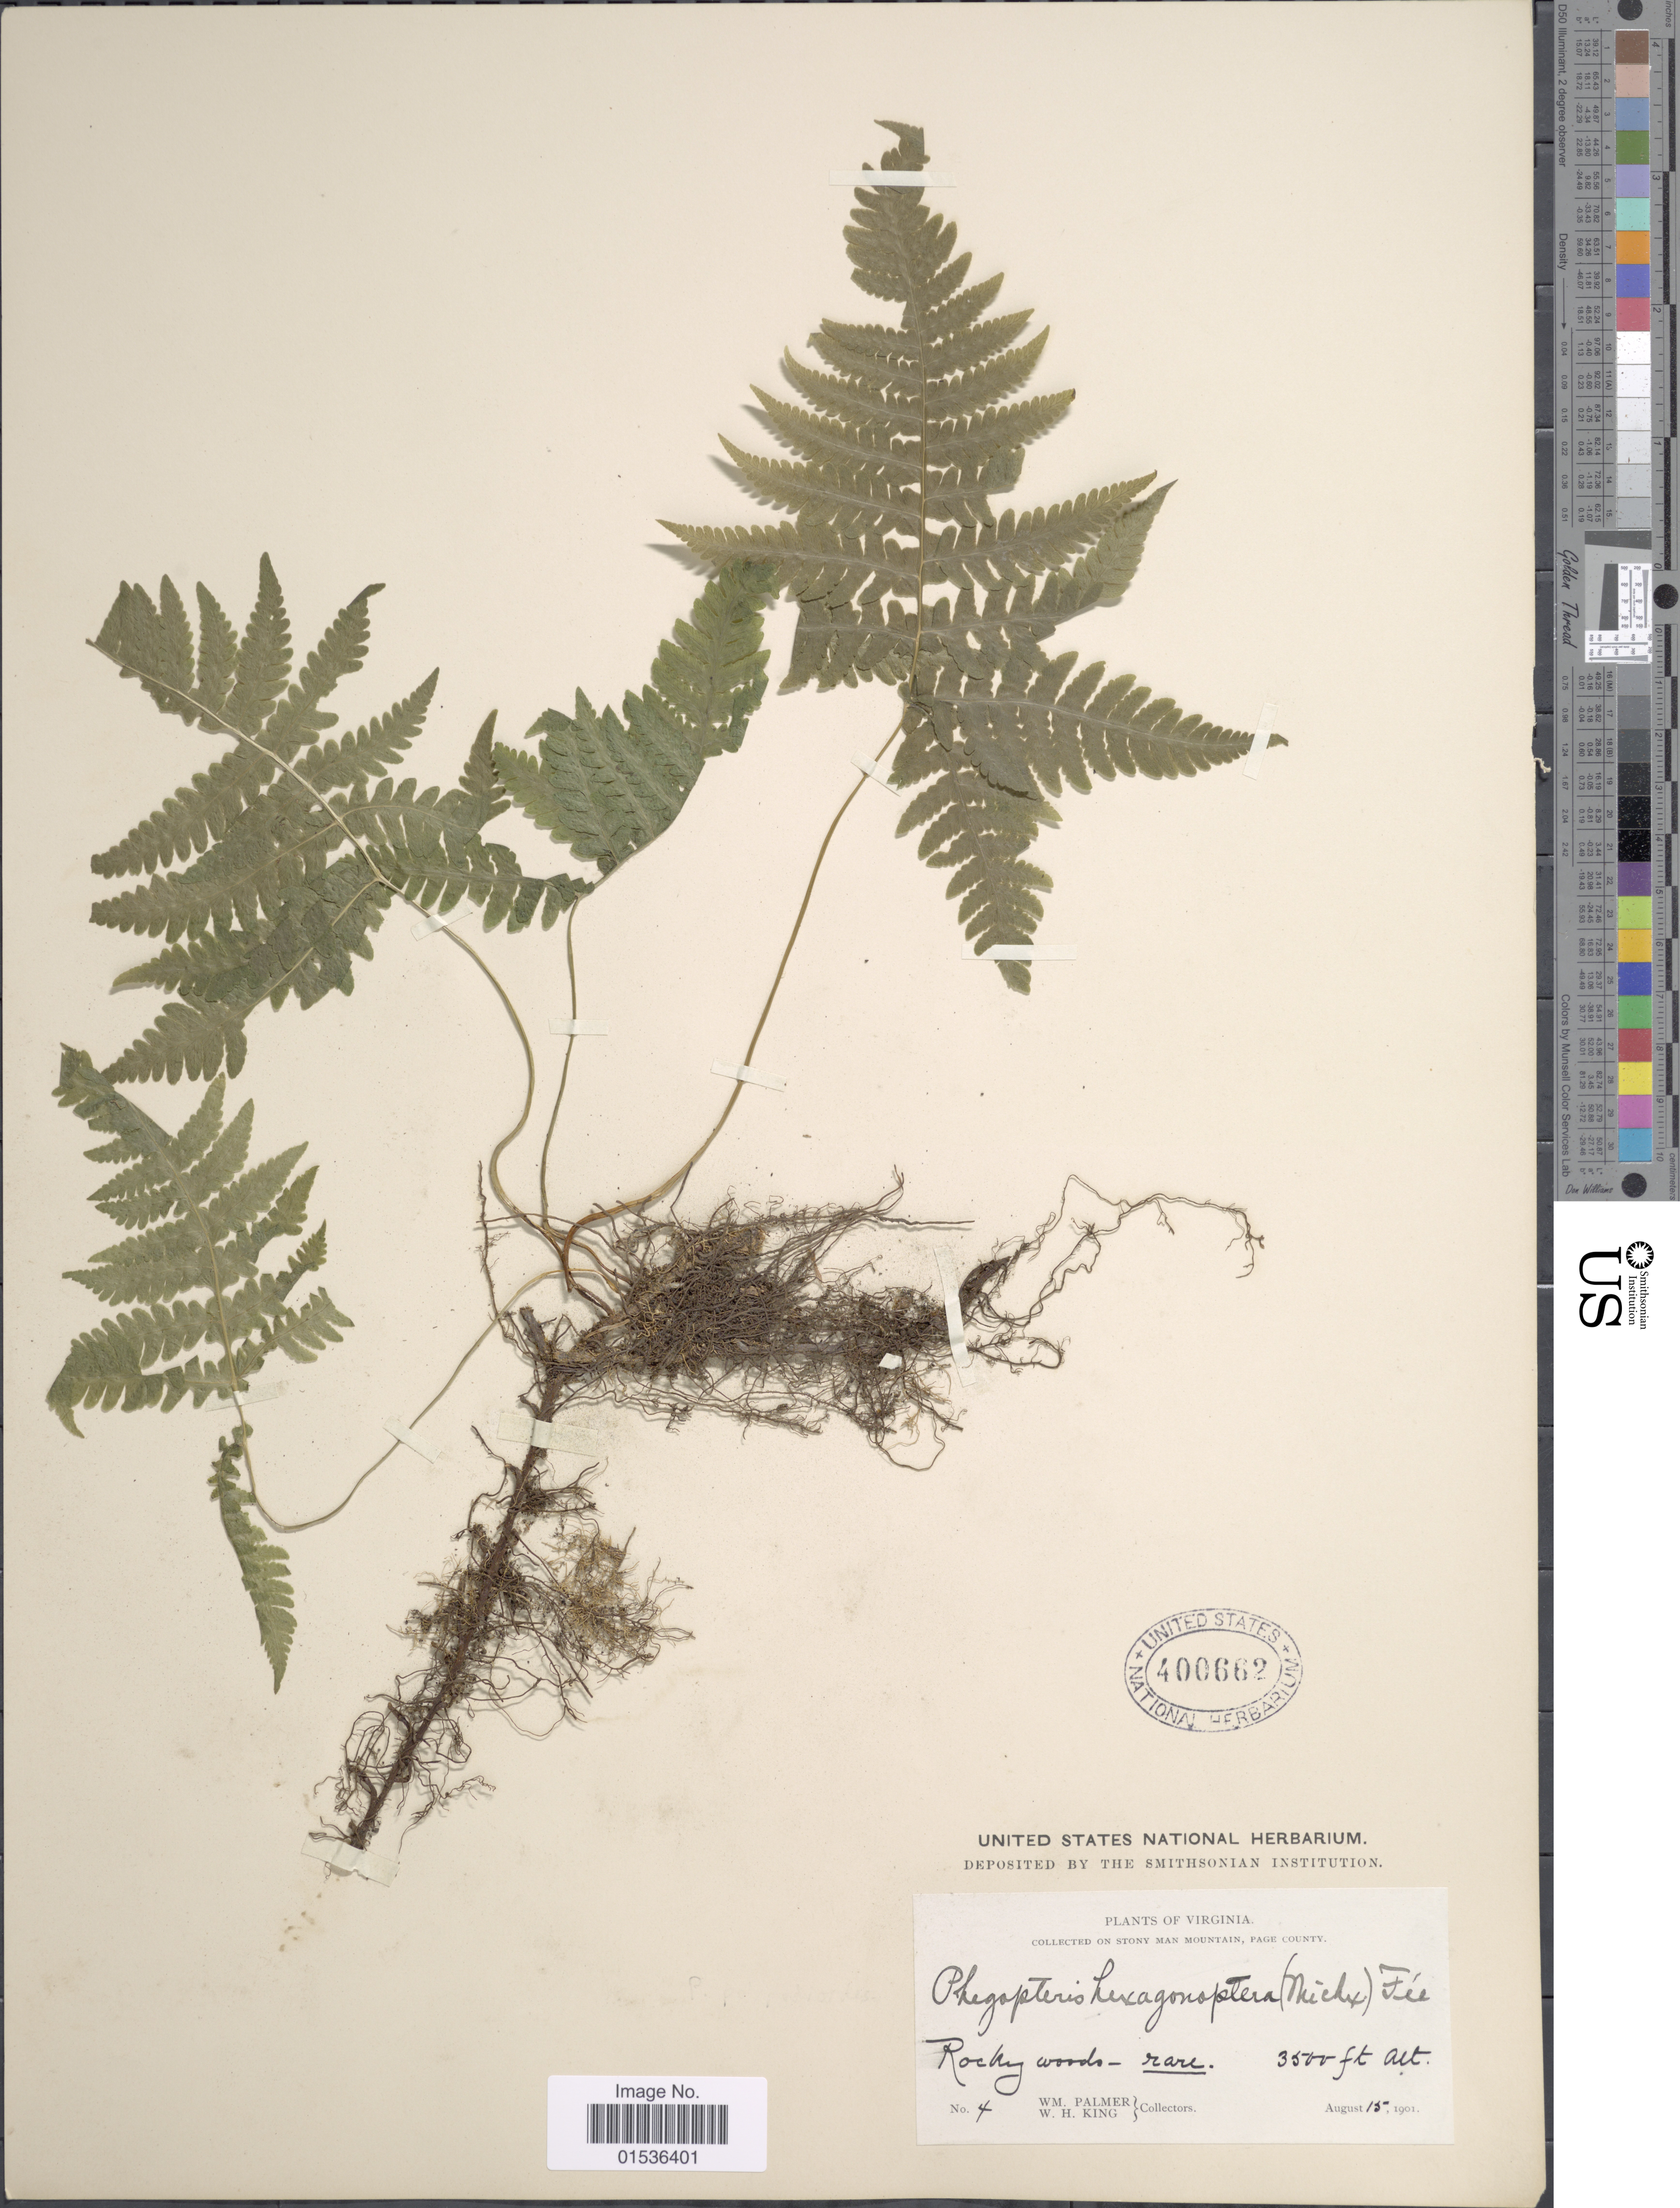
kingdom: Plantae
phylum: Tracheophyta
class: Polypodiopsida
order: Polypodiales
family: Thelypteridaceae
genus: Phegopteris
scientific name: Phegopteris hexagonoptera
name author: (Michx.) Fée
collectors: W. Palmer & W. H. King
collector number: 4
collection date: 1901-08-15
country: United States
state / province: Virginia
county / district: Page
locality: Stony Man Mountain, Page County,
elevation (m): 1067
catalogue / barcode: US 400662